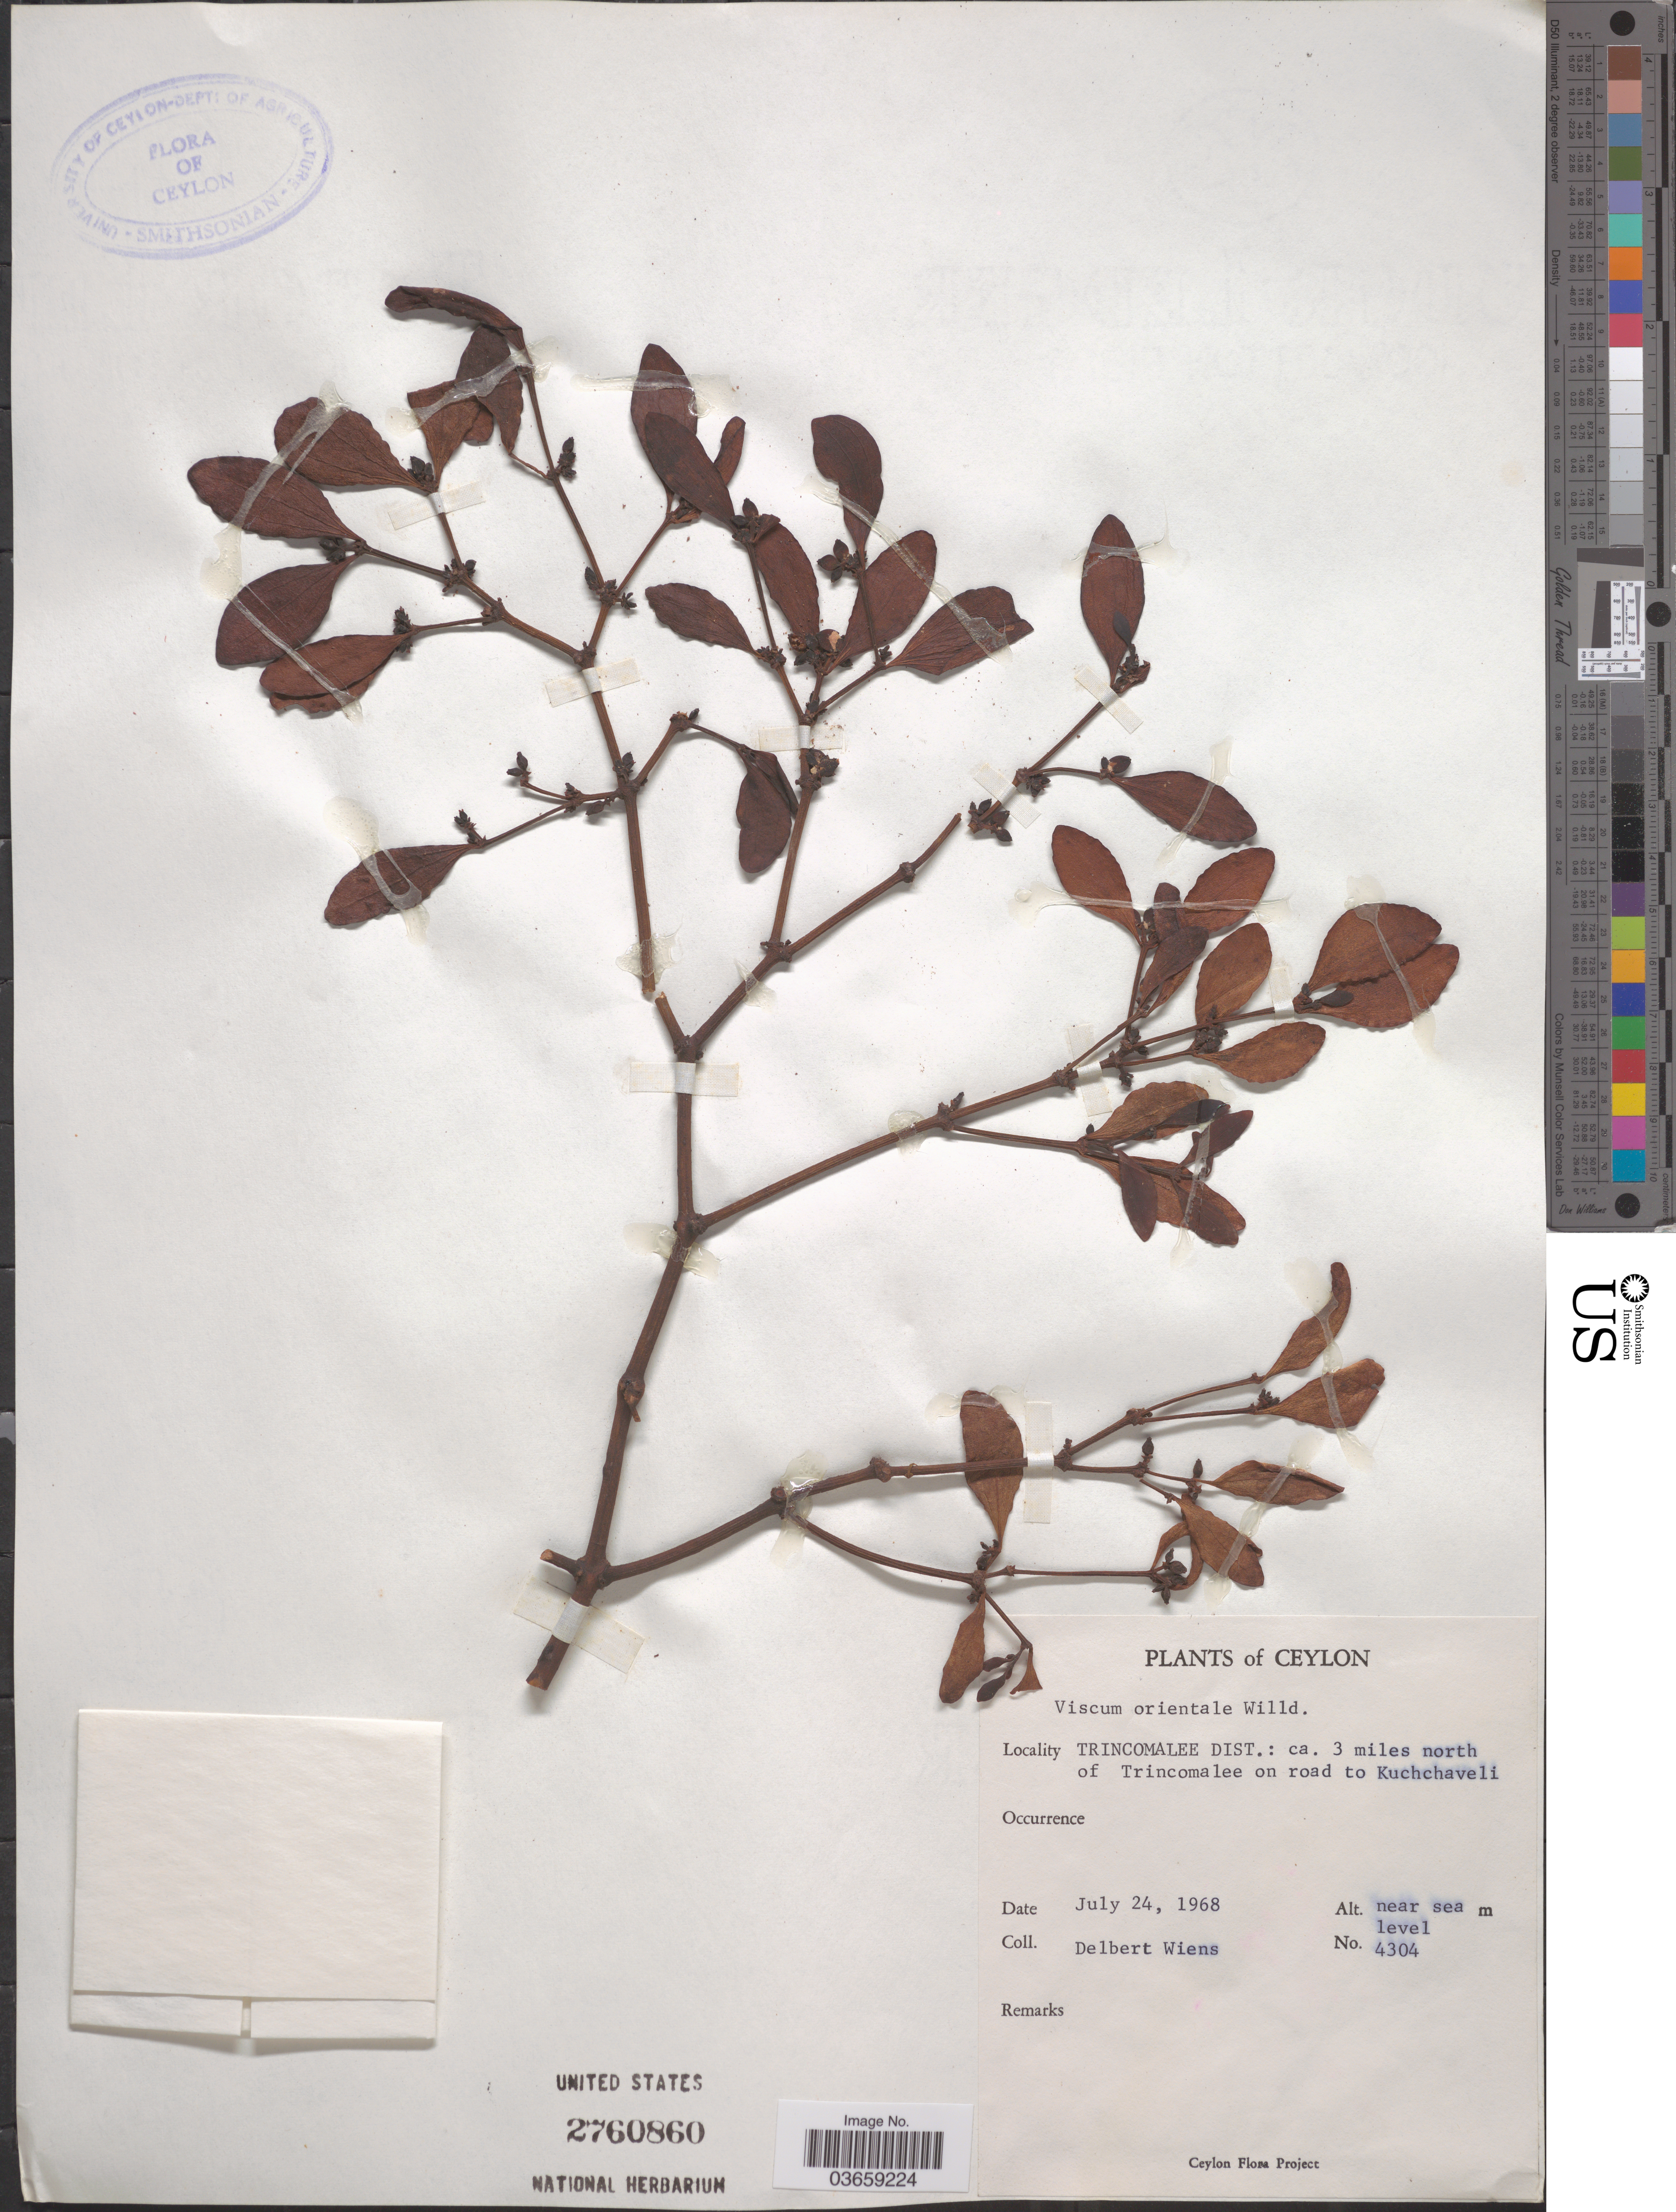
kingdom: Plantae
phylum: Tracheophyta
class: Magnoliopsida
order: Santalales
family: Viscaceae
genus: Viscum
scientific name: Viscum orientale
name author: DC.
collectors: D. Wiens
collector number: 4304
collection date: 1968-07-24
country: Sri Lanka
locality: Ceylon. Trincomalee Dist.: ca. 3 miles north of Trincomalee on road to Kuchchaveli.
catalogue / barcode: US 2760860